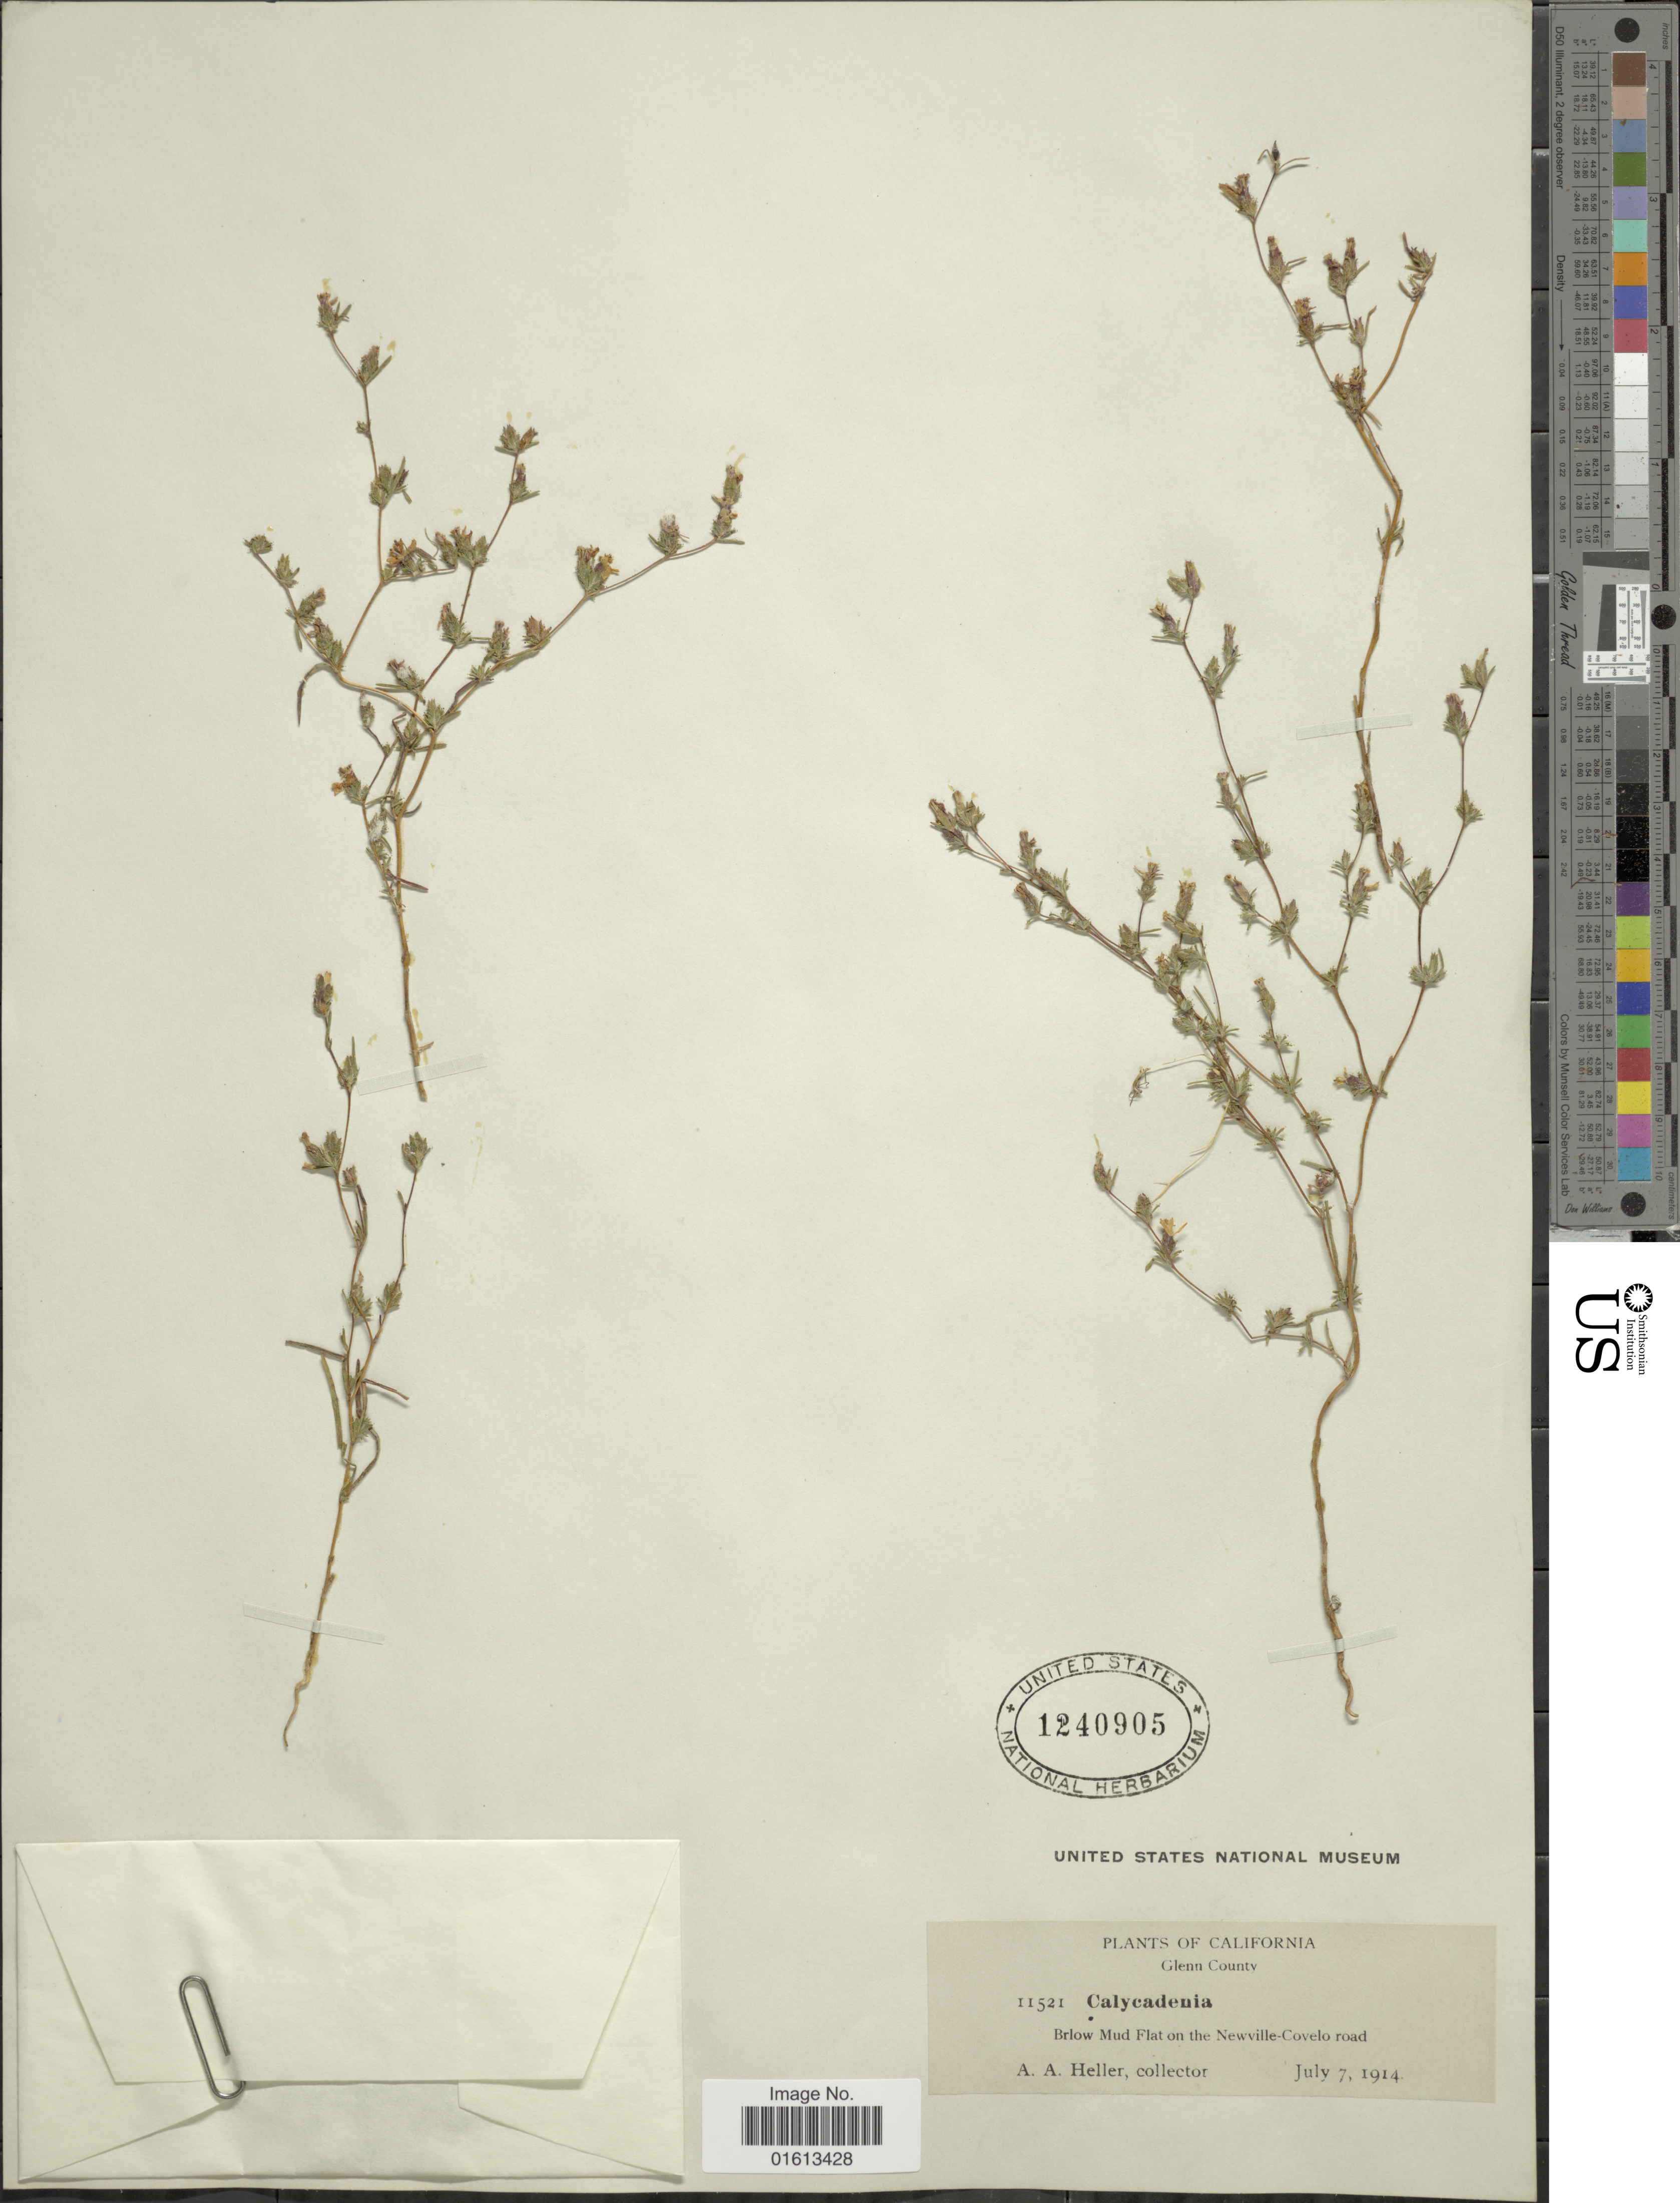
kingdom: Plantae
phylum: Tracheophyta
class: Magnoliopsida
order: Asterales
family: Asteraceae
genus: Calycadenia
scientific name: Calycadenia pauciflora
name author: A. Gray in Emory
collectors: A. A. Heller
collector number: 11521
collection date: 1914-07-07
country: United States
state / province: California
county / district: Glenn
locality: Glenn County, Brlow Mud Flat on the Newville-Covelo road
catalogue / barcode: US 1240905